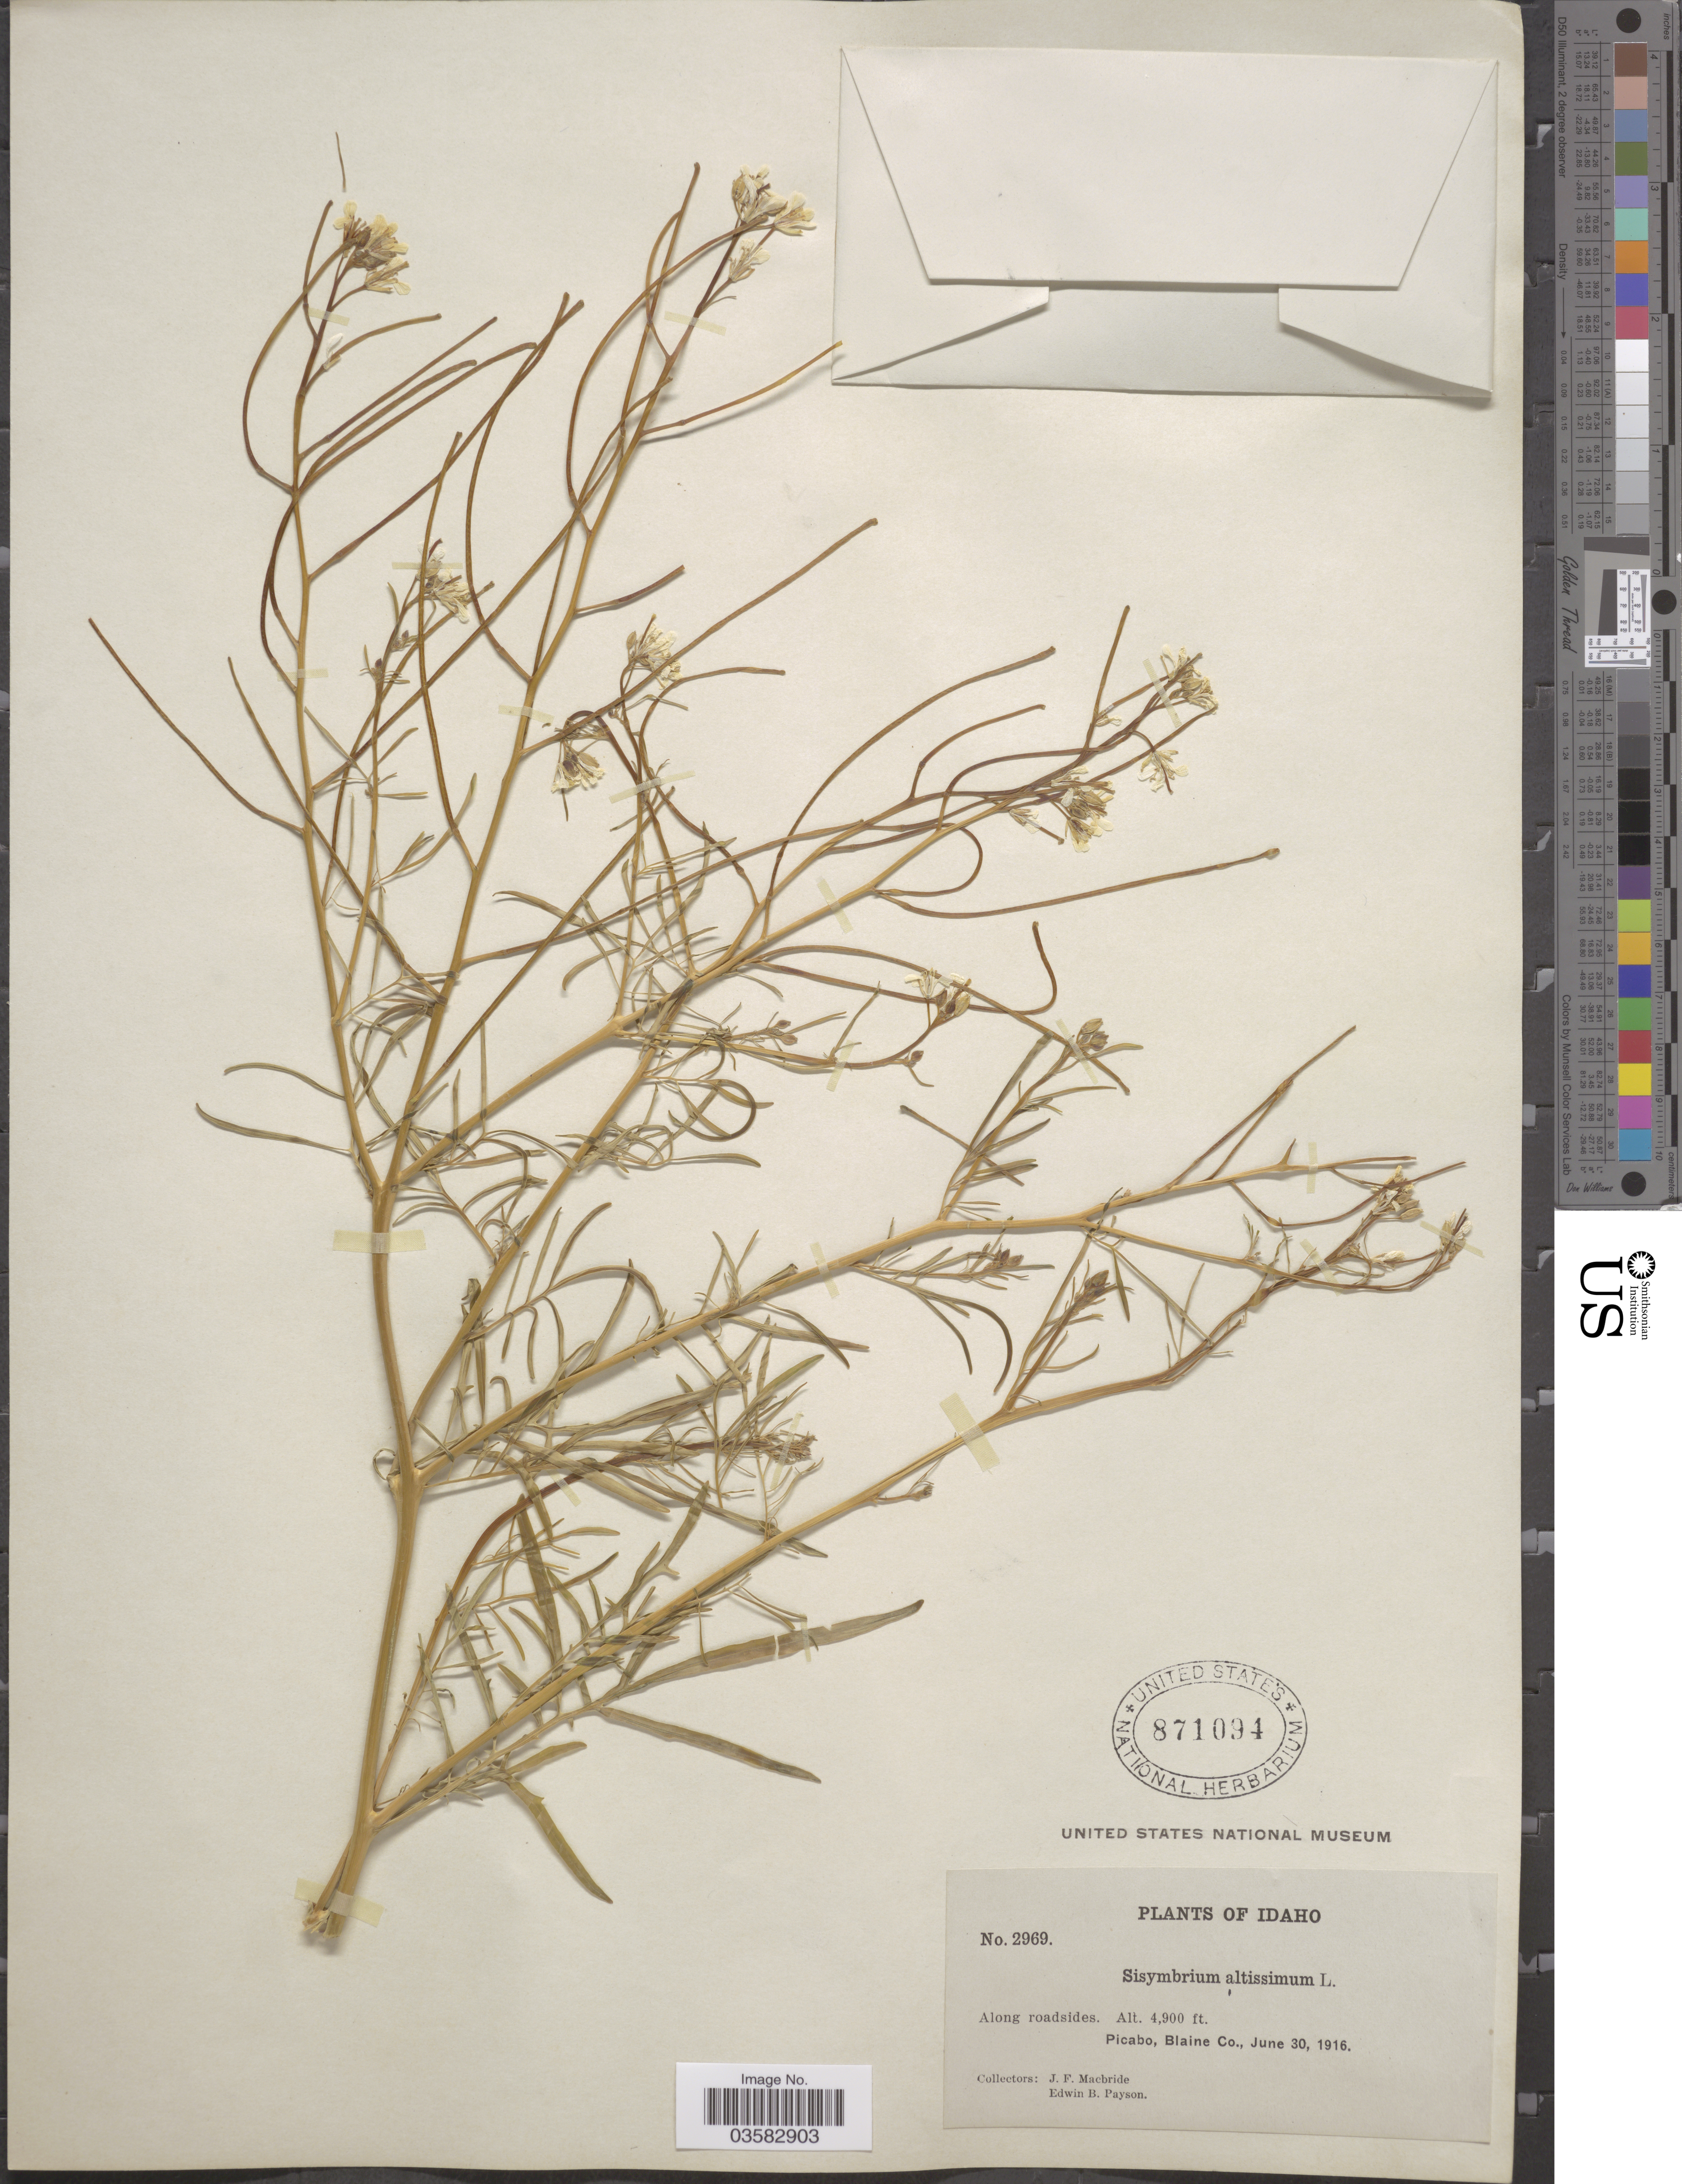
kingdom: Plantae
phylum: Tracheophyta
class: Magnoliopsida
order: Brassicales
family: Brassicaceae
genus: Sisymbrium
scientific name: Sisymbrium altissimum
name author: L.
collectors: J. F. Macbride & E. B. Payson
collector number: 2969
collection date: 1916-06-30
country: United States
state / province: Idaho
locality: Picabo, Blaine Co.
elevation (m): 1494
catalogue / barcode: US 871094